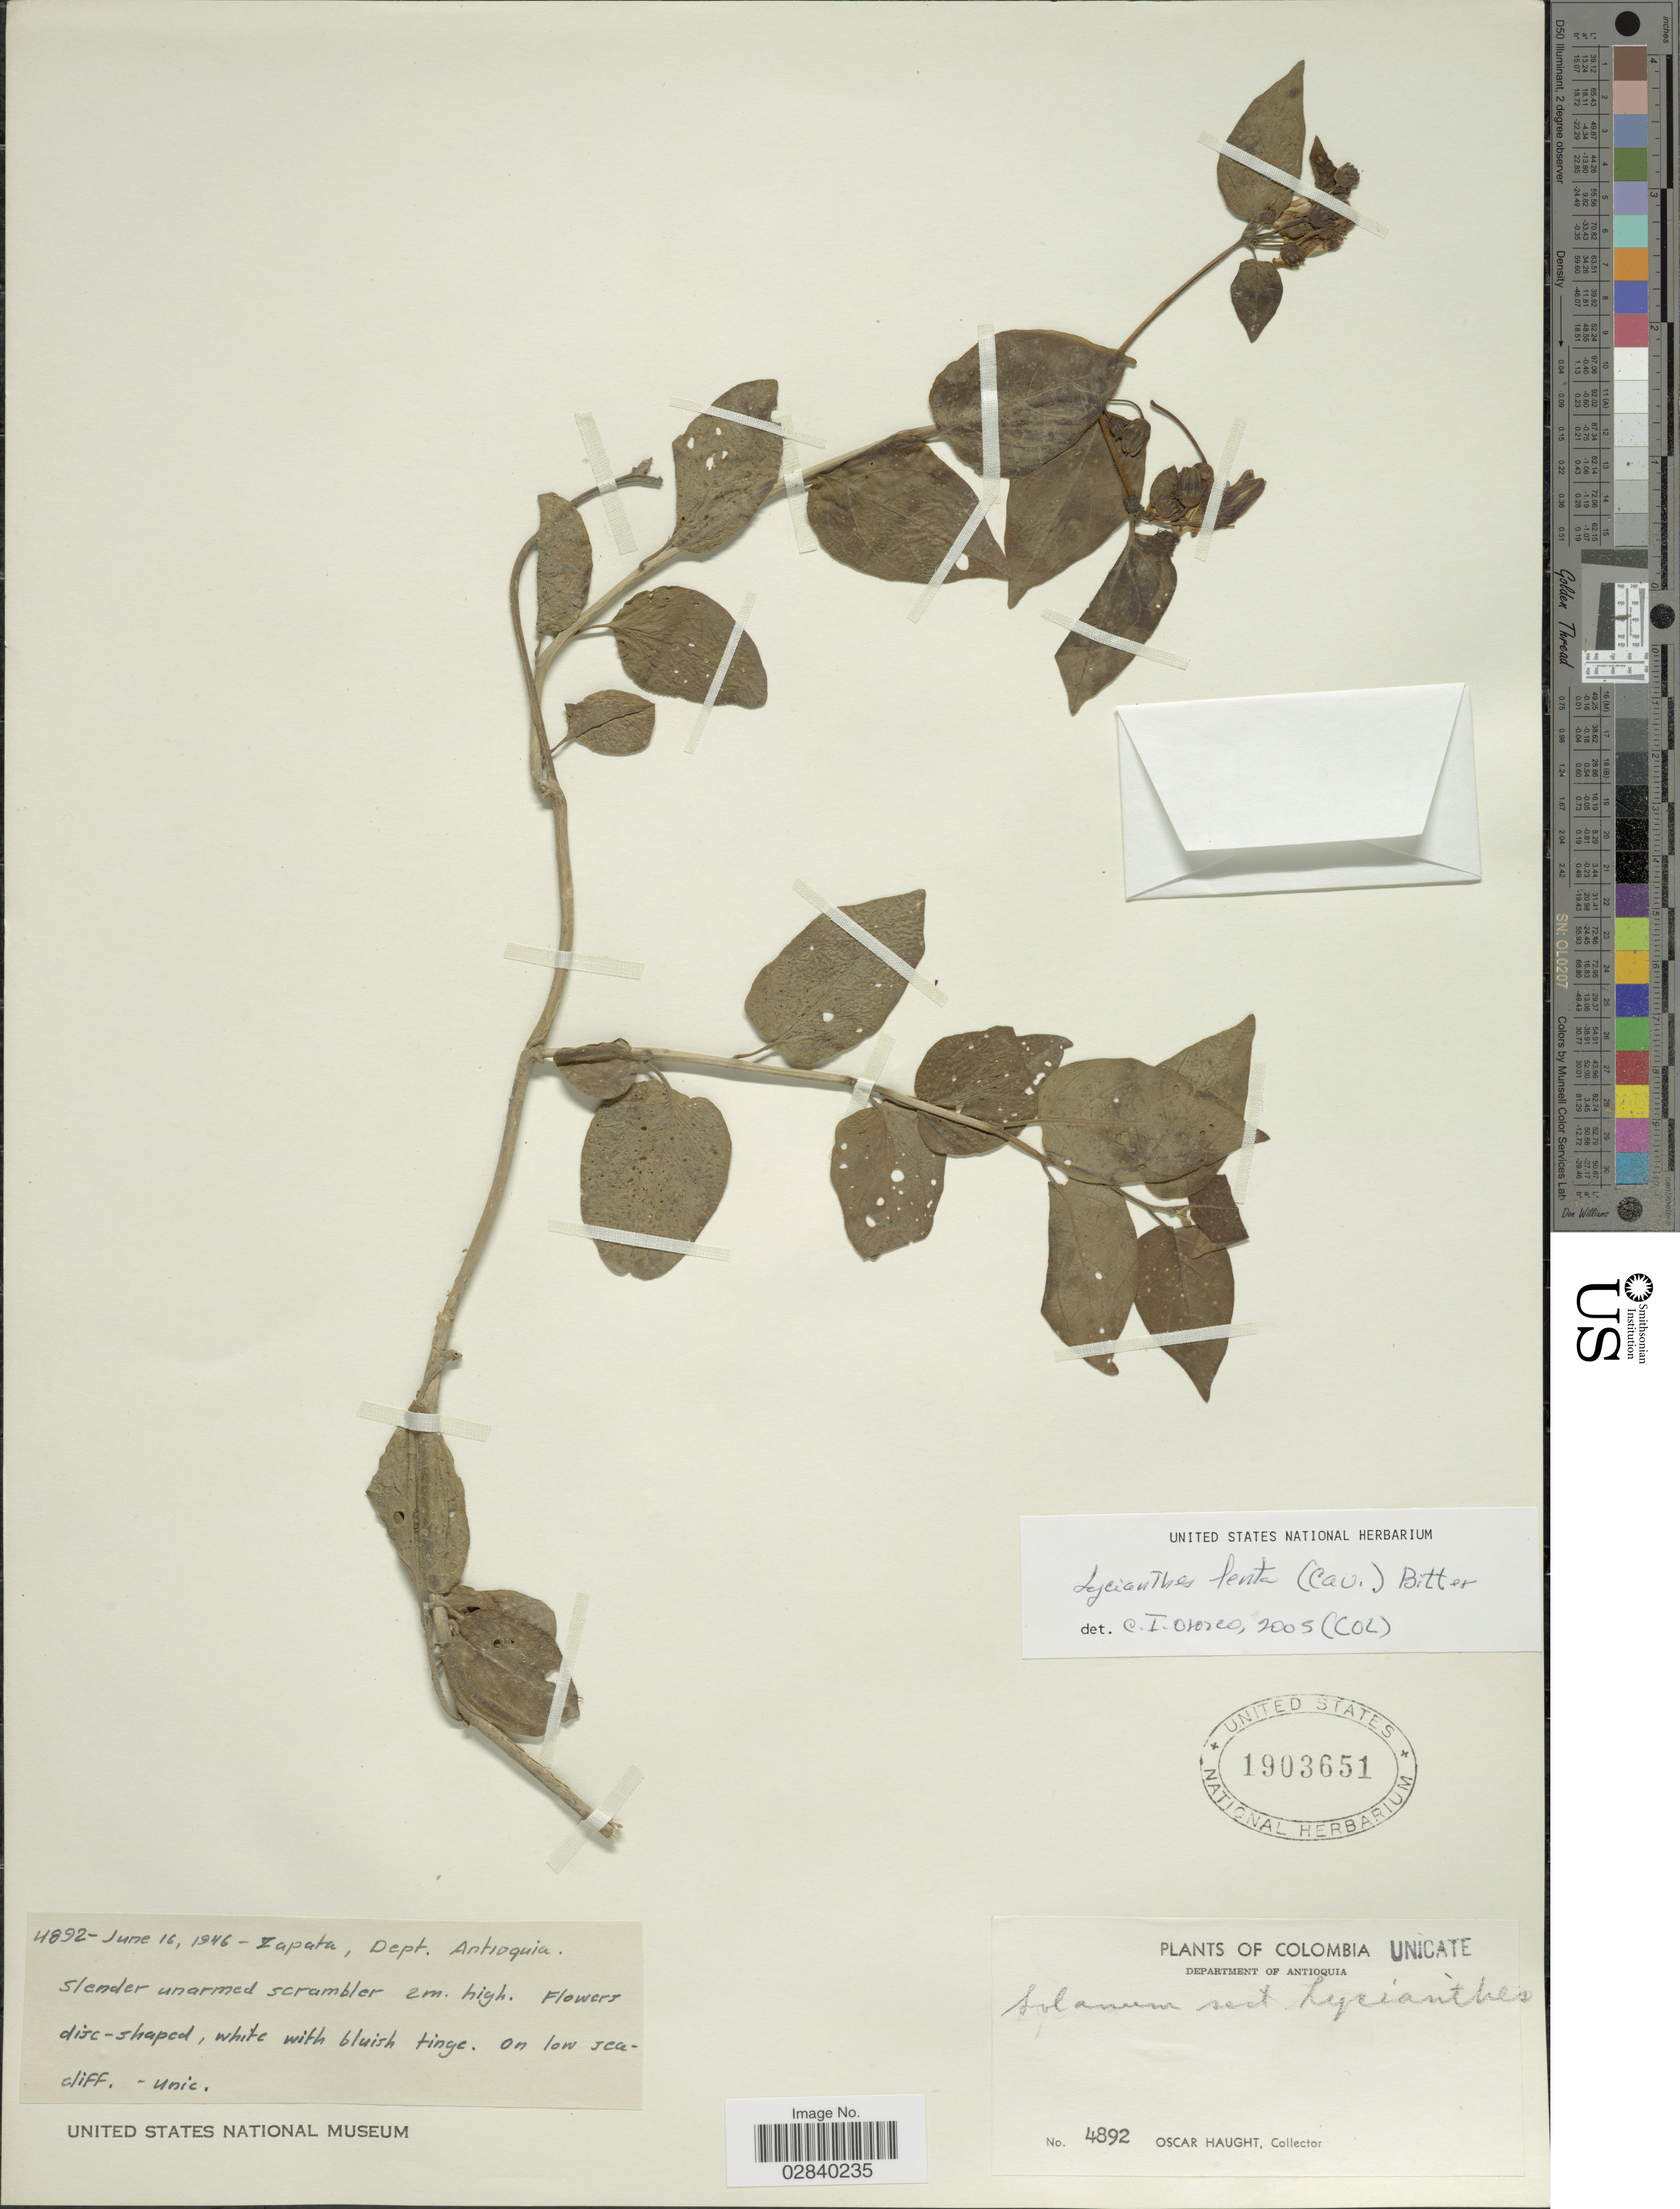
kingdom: Plantae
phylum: Tracheophyta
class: Magnoliopsida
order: Solanales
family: Solanaceae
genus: Lycianthes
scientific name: Lycianthes lenta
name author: (Cav.) Bitter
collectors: O. L. Haught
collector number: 4892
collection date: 1946-06-16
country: Colombia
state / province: Antioquia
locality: Zapata, Dept. Antioquia.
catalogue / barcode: US 1903651